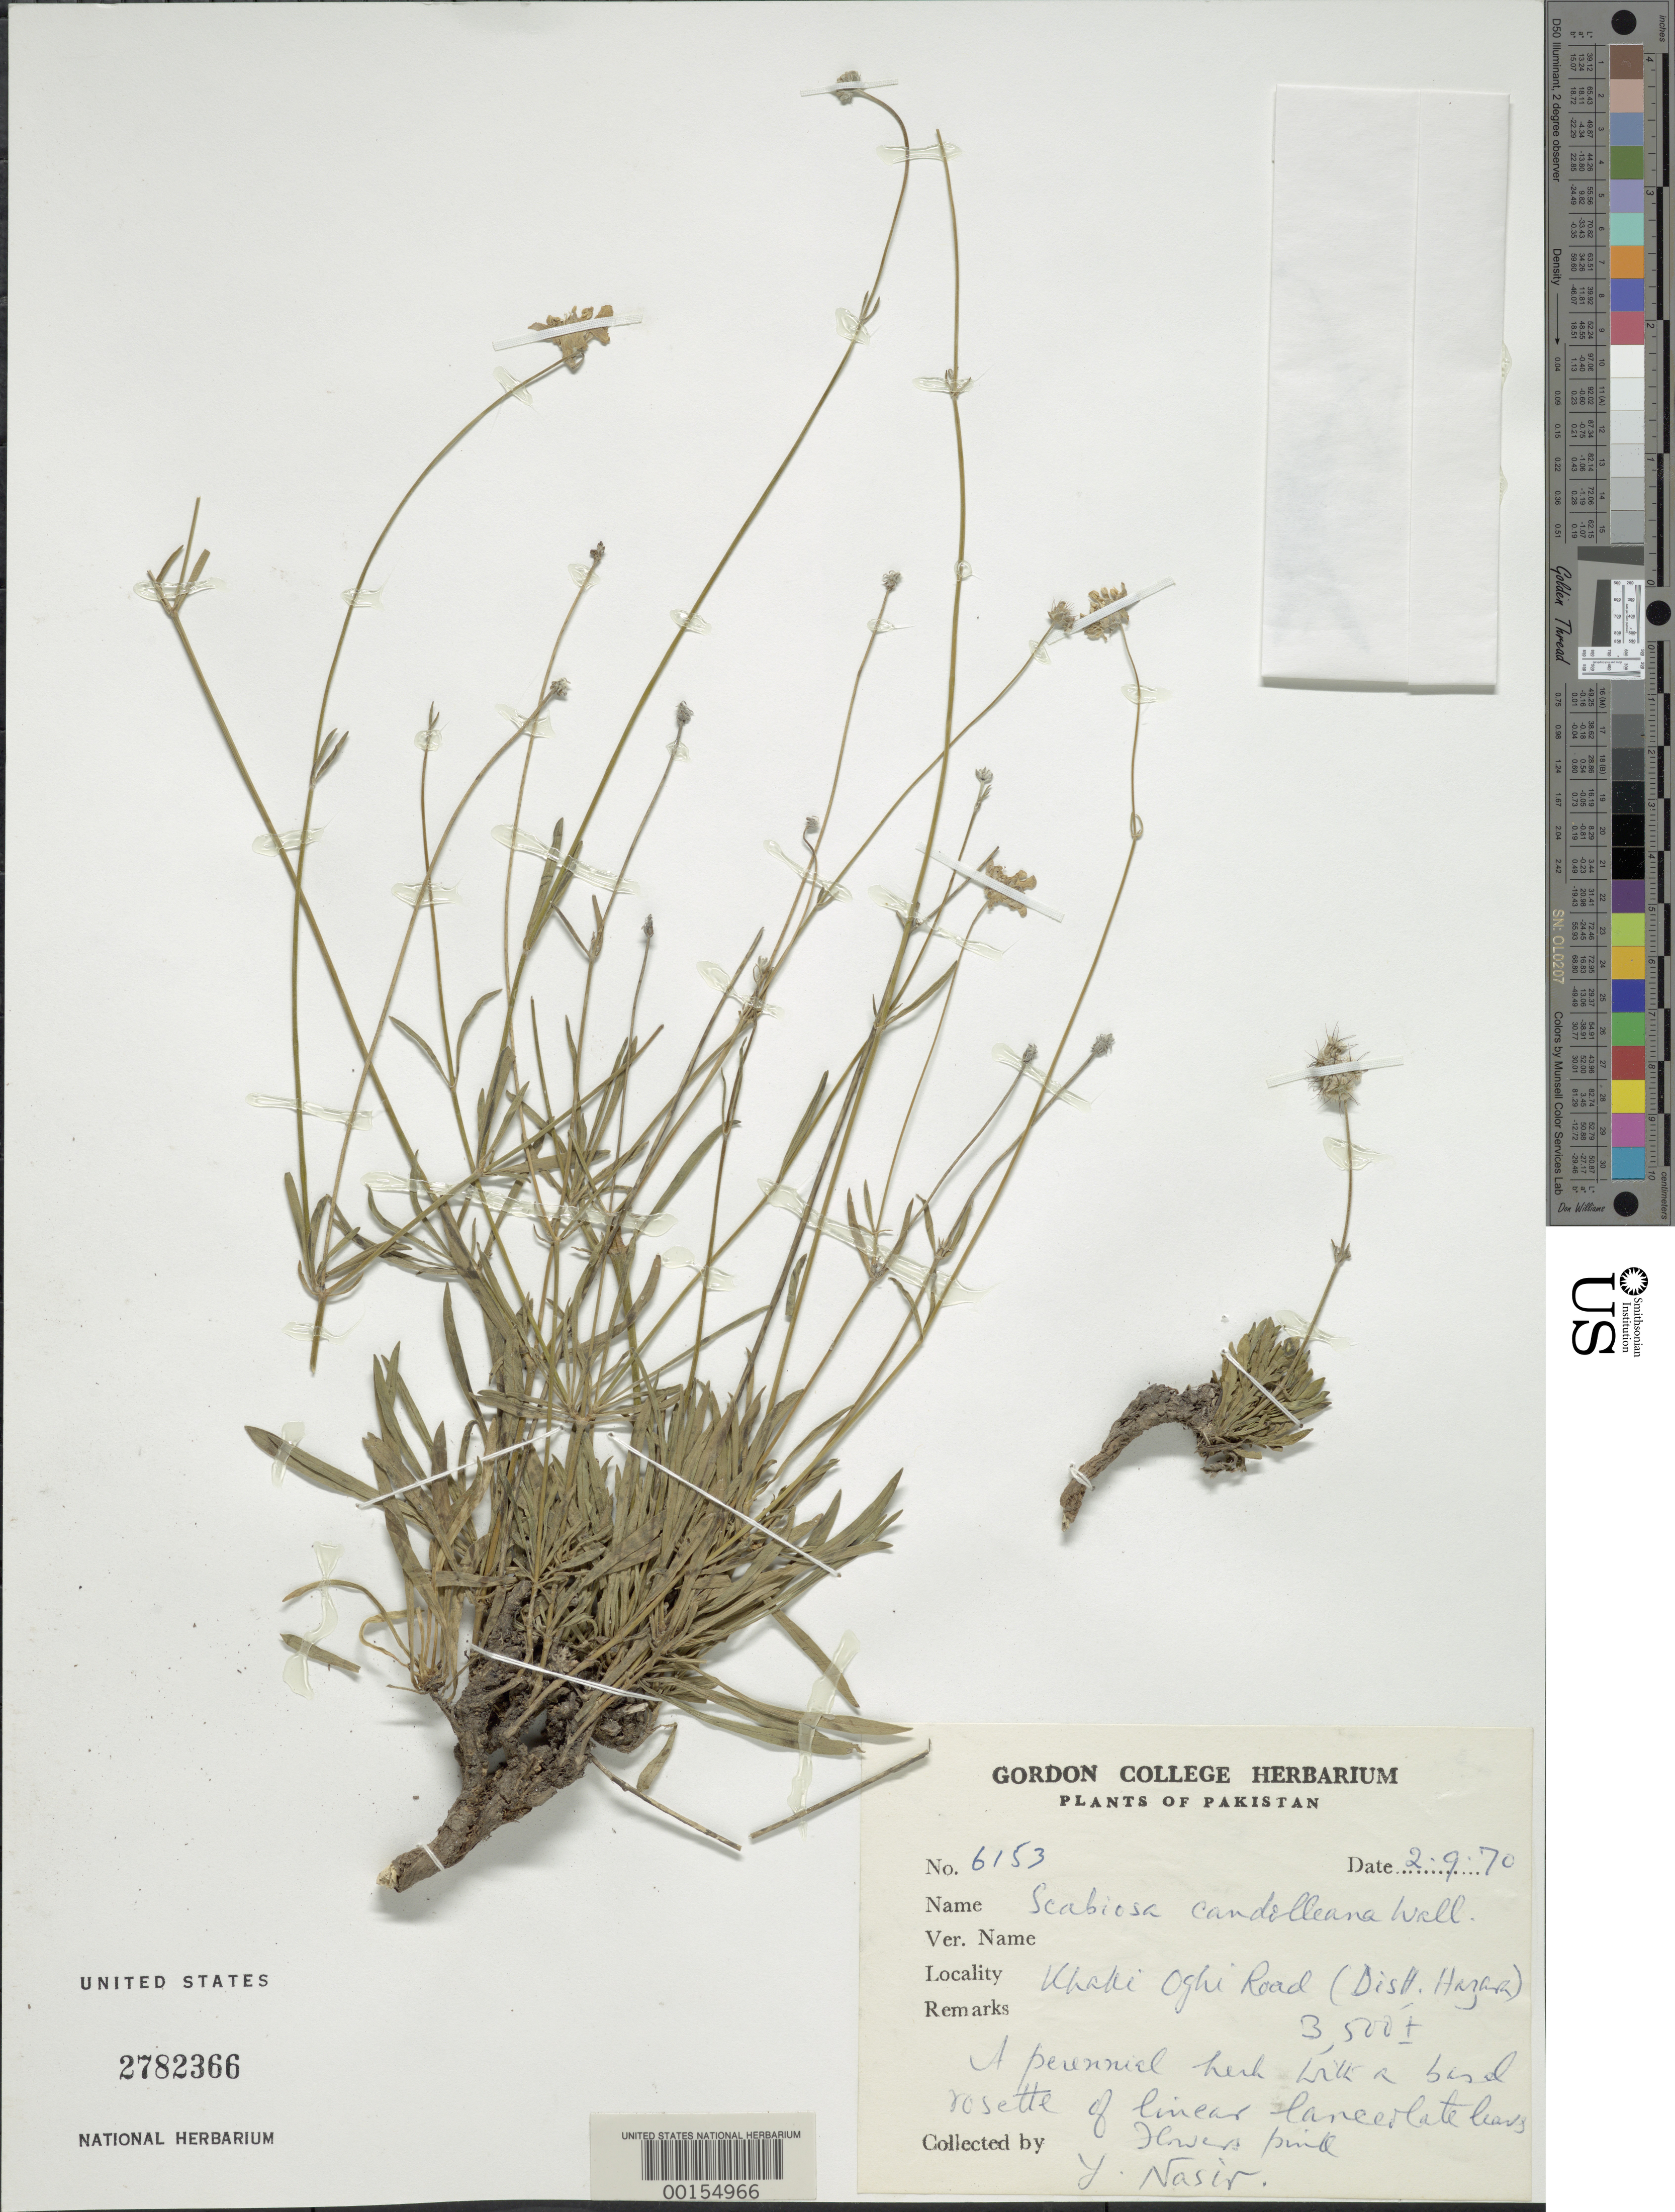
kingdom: Plantae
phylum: Tracheophyta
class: Magnoliopsida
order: Dipsacales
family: Caprifoliaceae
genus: Scabiosa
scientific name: Scabiosa candolleana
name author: Wall.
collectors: Y. Nasir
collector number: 6153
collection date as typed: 02 Sep 1970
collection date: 1970-09-02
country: Pakistan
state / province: Khyber Pakhtunkhwa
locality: Khabi Oghi Road (Distt. Hazara)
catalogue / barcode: US 2782366